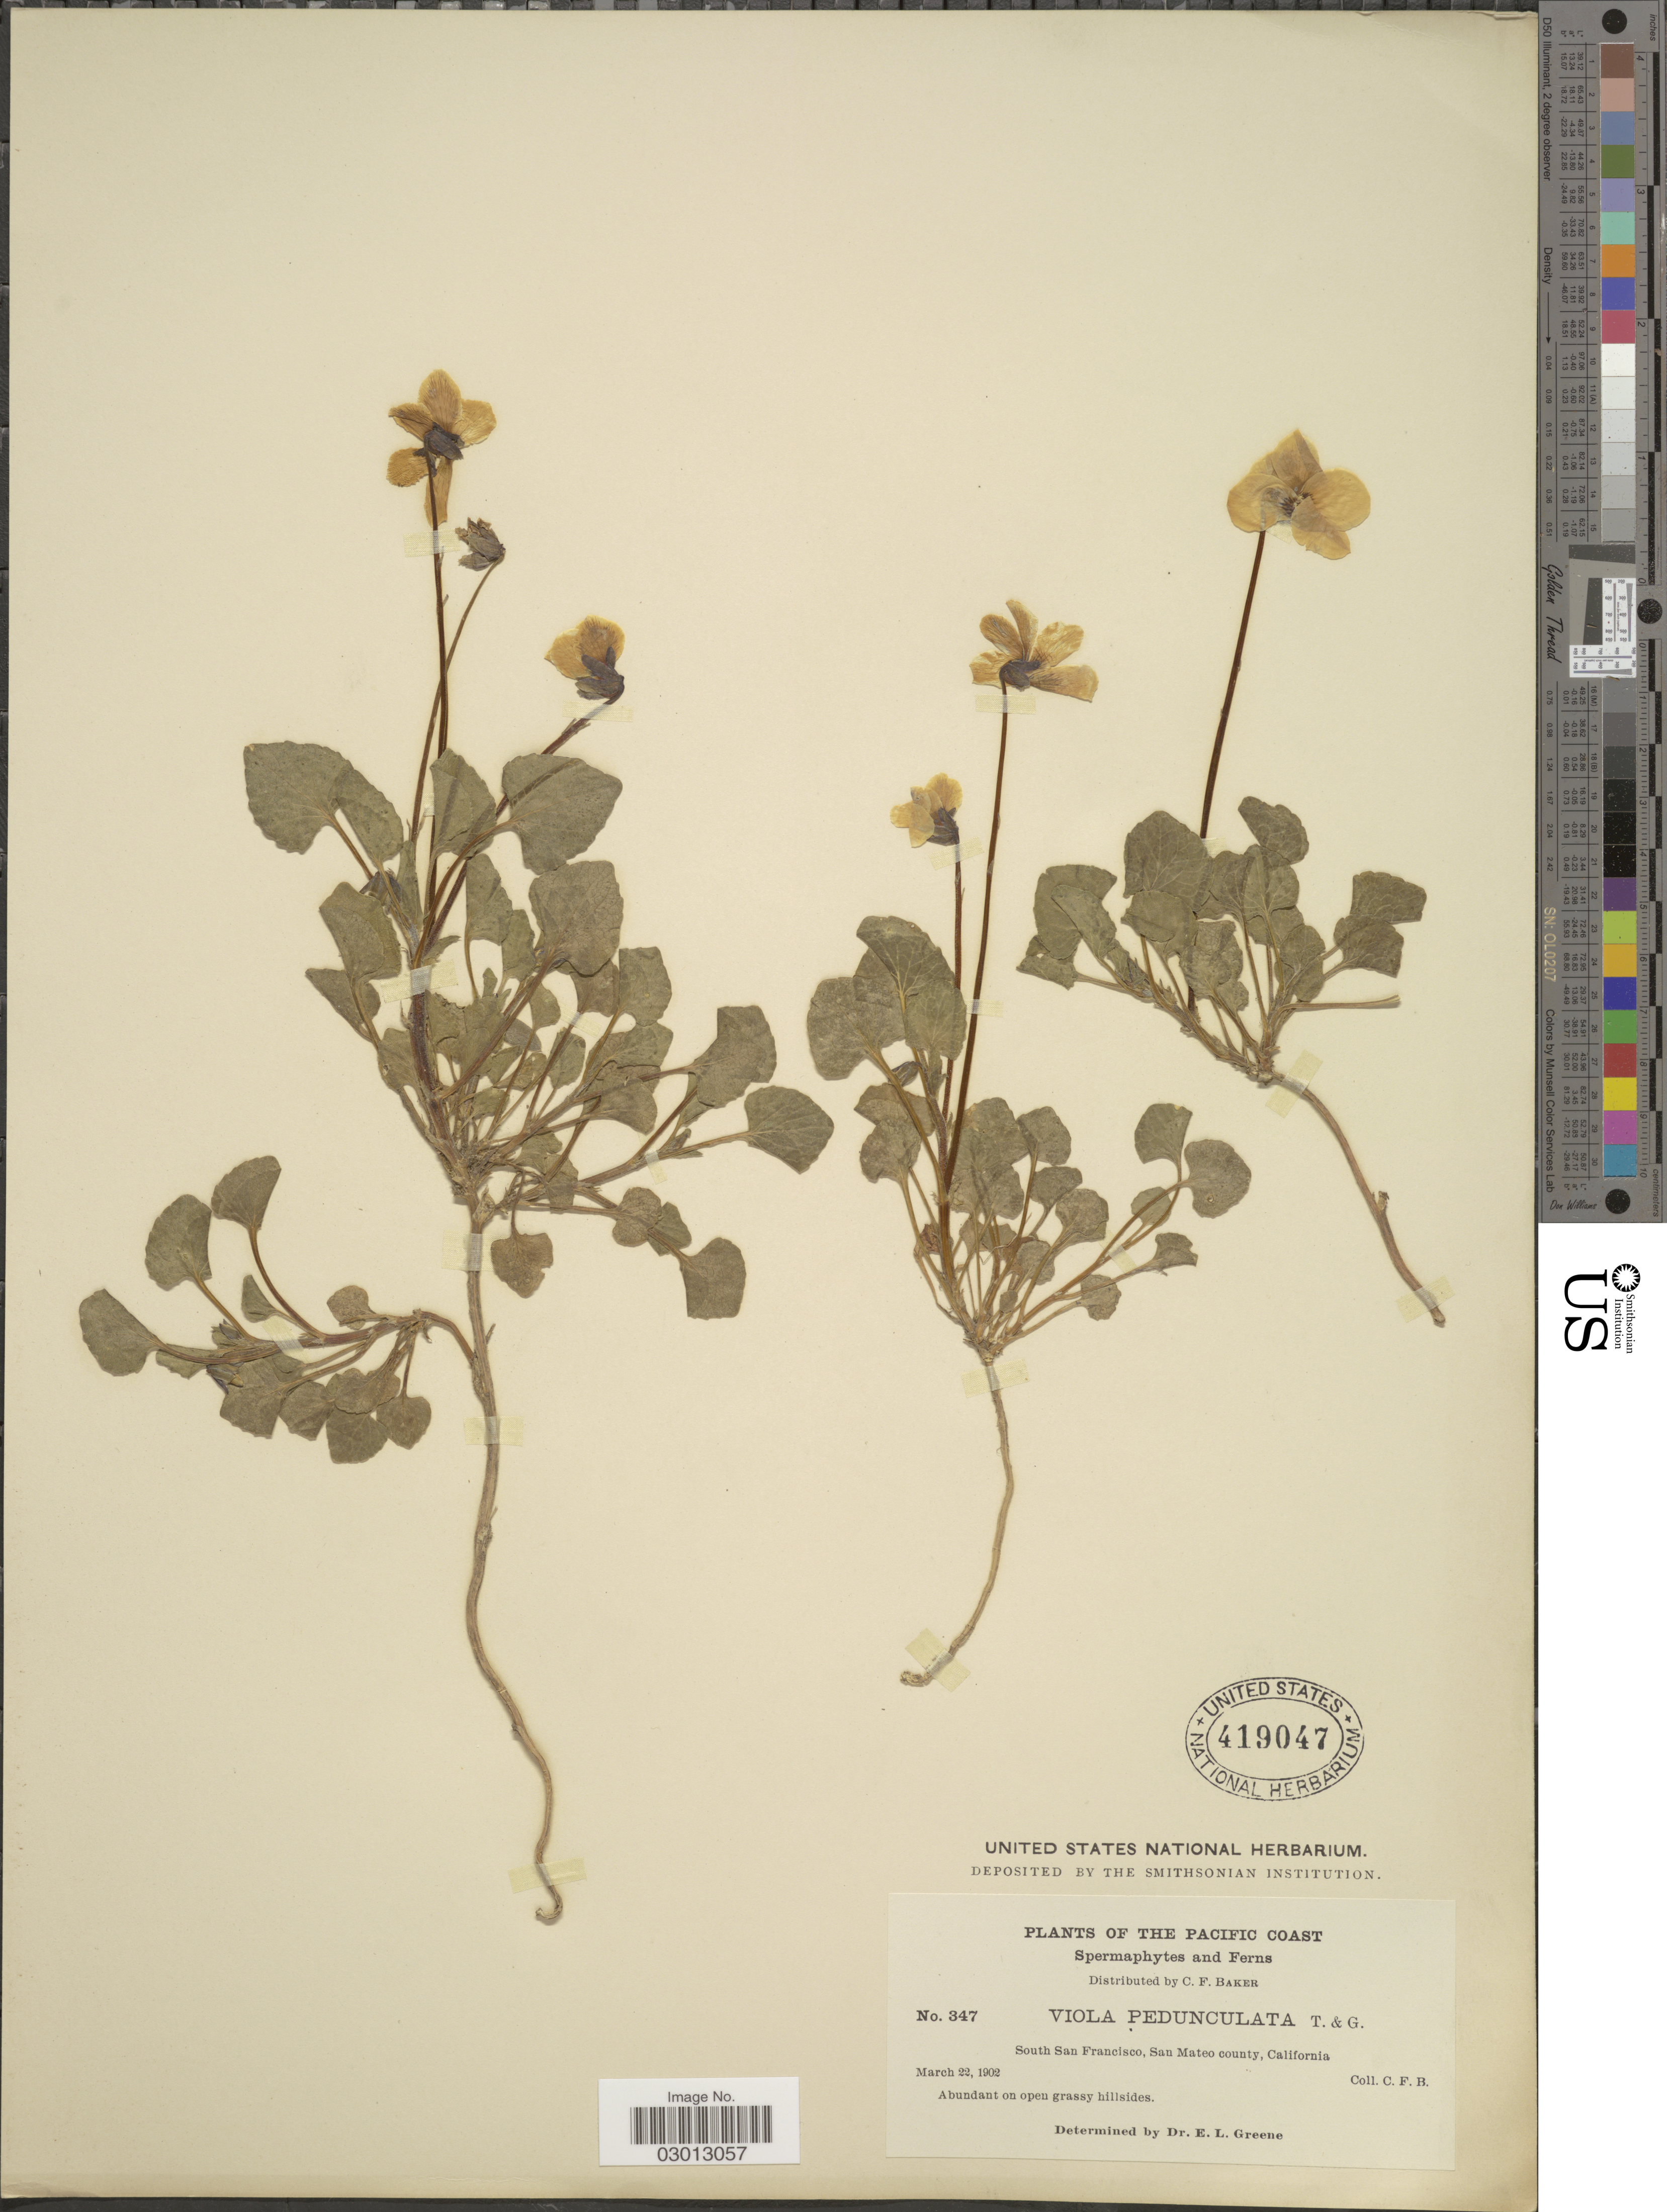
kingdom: Plantae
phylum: Tracheophyta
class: Magnoliopsida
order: Malpighiales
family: Violaceae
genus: Viola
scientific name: Viola pedunculata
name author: Torr. & A. Gray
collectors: C. F. Baker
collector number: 347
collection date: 1902-03-22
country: United States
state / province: California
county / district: San Mateo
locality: The Pacific Coast. South San Francisco, San Mateo county.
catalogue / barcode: US 419047